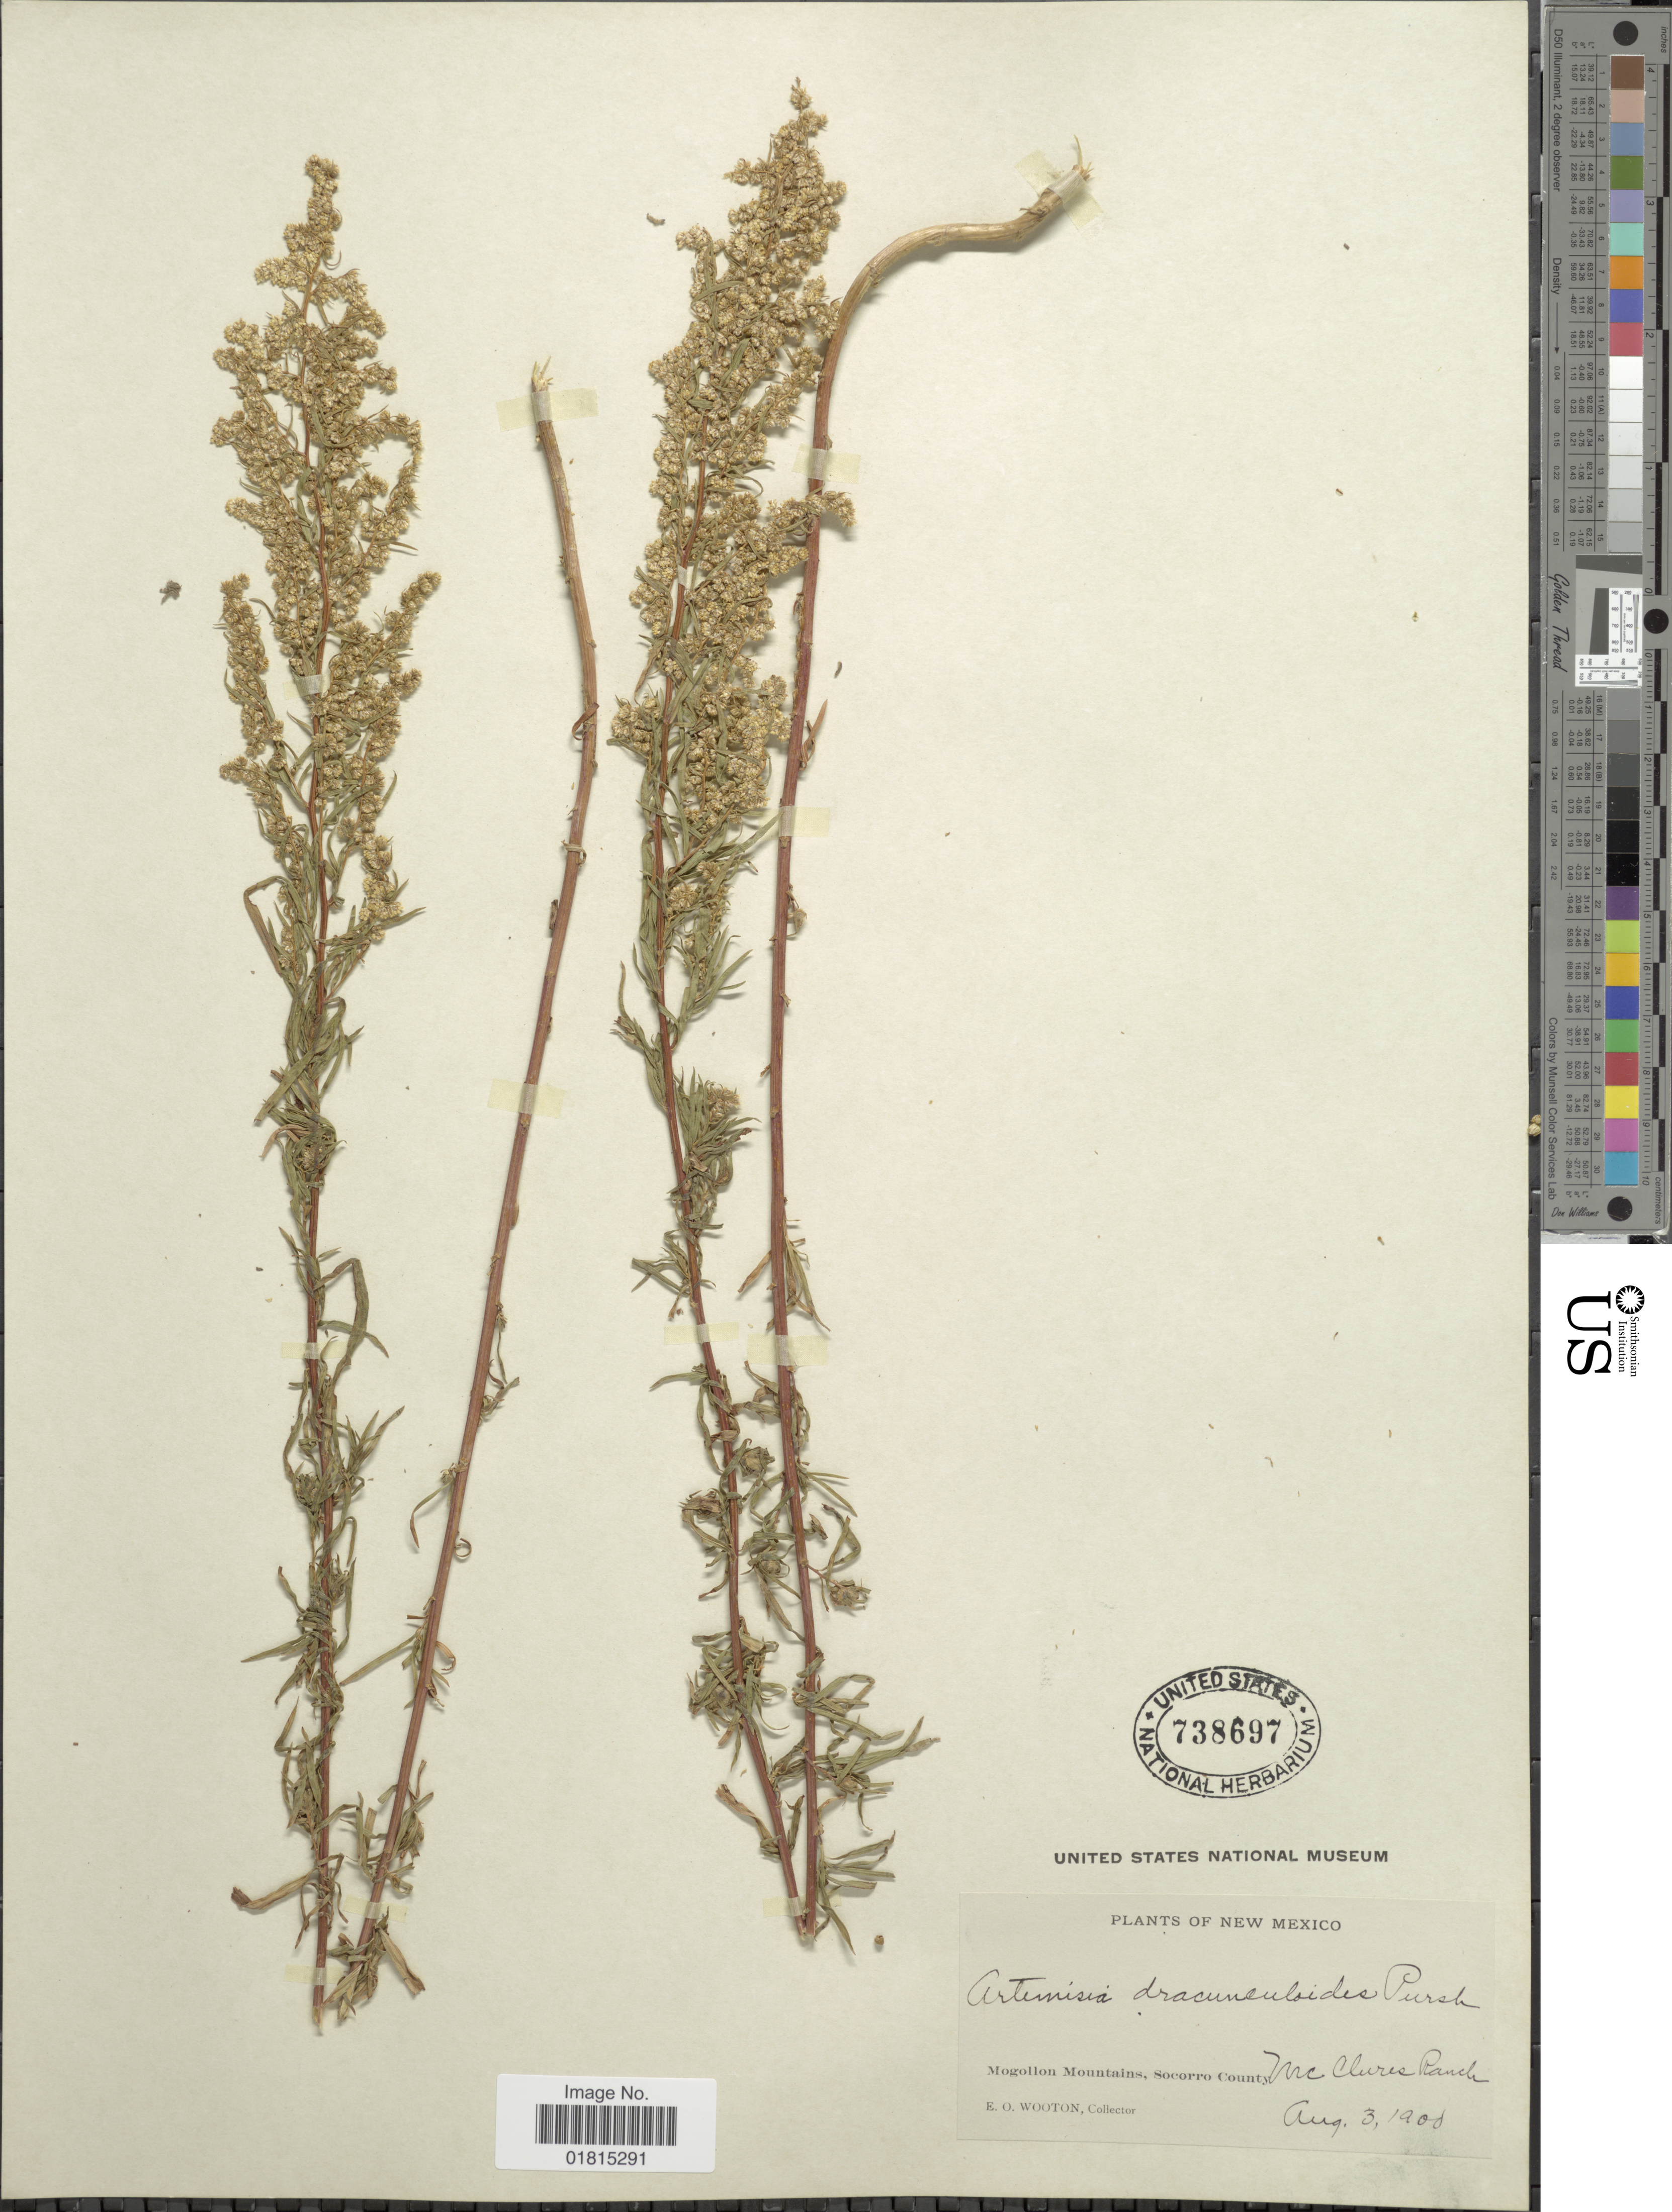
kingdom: Plantae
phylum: Tracheophyta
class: Magnoliopsida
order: Asterales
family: Asteraceae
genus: Artemisia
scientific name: Artemisia dracunculoides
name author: Pursh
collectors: E. O. Wooton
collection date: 1900-08-03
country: United States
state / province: New Mexico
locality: Mogollon Mountains, Socorro County. Mc Clures Ranch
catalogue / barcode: US 738697